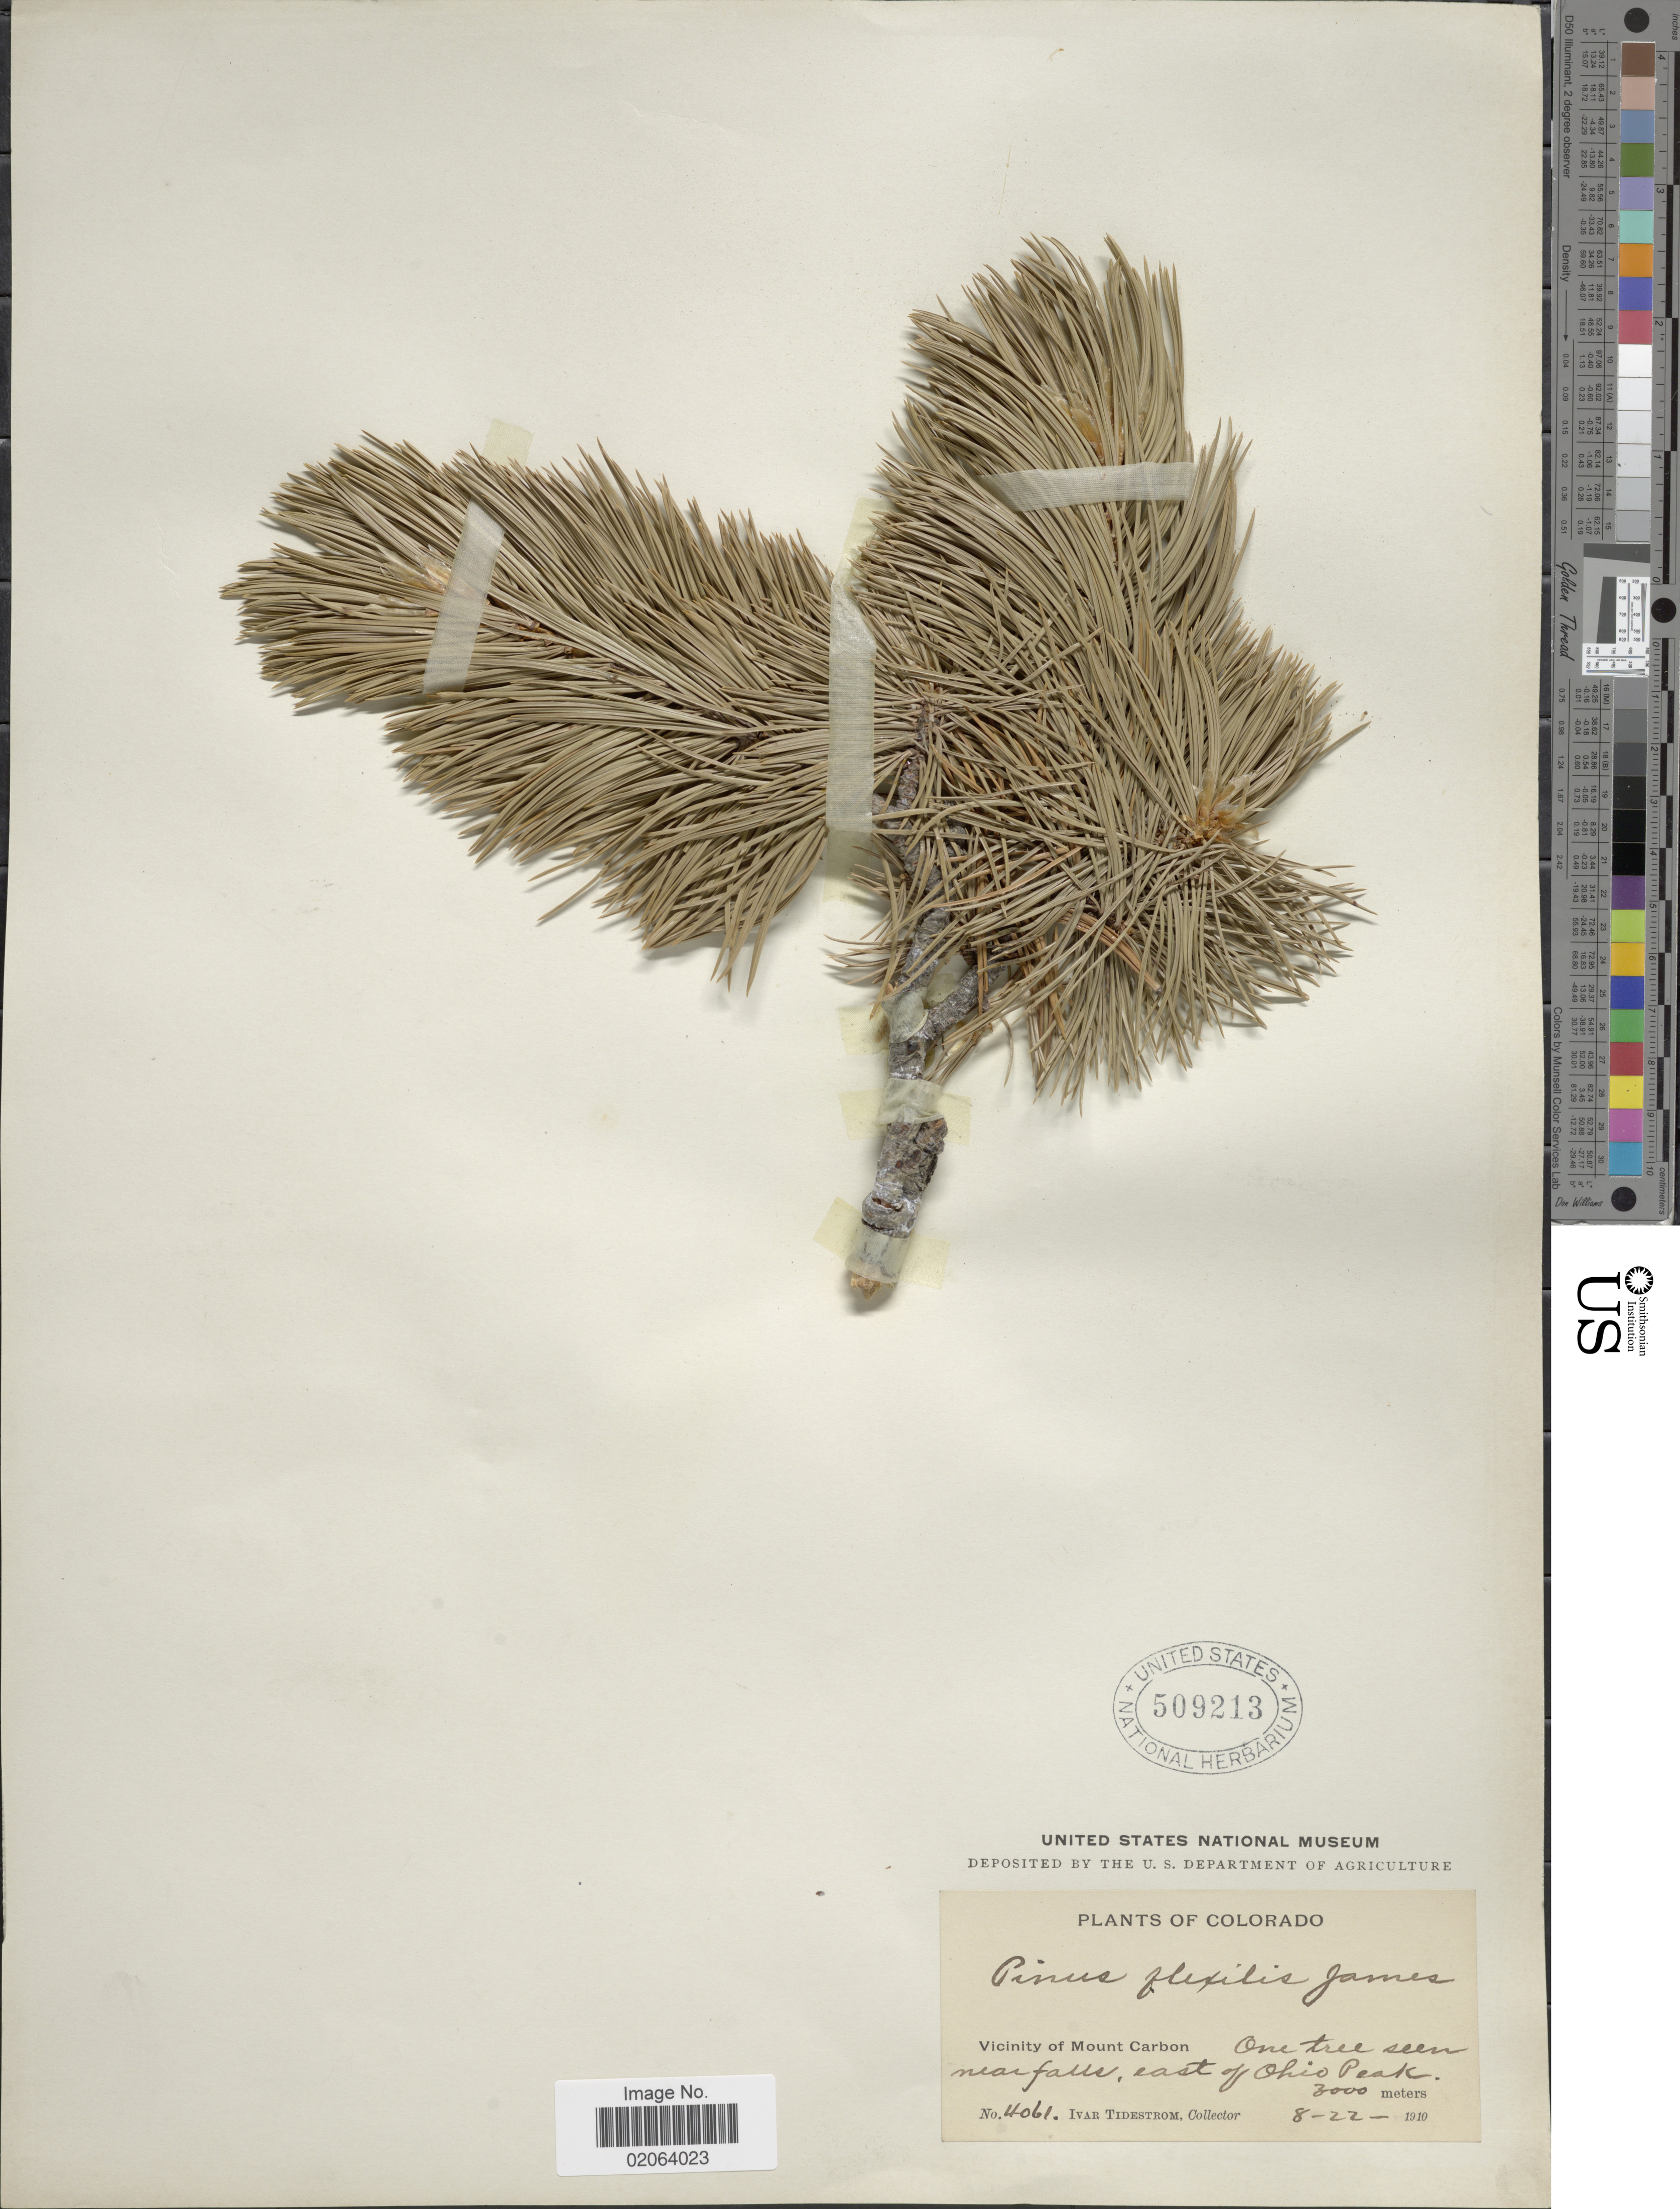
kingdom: Plantae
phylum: Tracheophyta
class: Pinopsida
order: Pinales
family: Pinaceae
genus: Pinus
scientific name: Pinus flexilis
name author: E. James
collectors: I. F. Tidestrom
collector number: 4061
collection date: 1910-08-22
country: United States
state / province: Colorado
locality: Vicinity of Mount Carbon, east of Ohio Peak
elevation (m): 3000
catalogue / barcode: US 509213